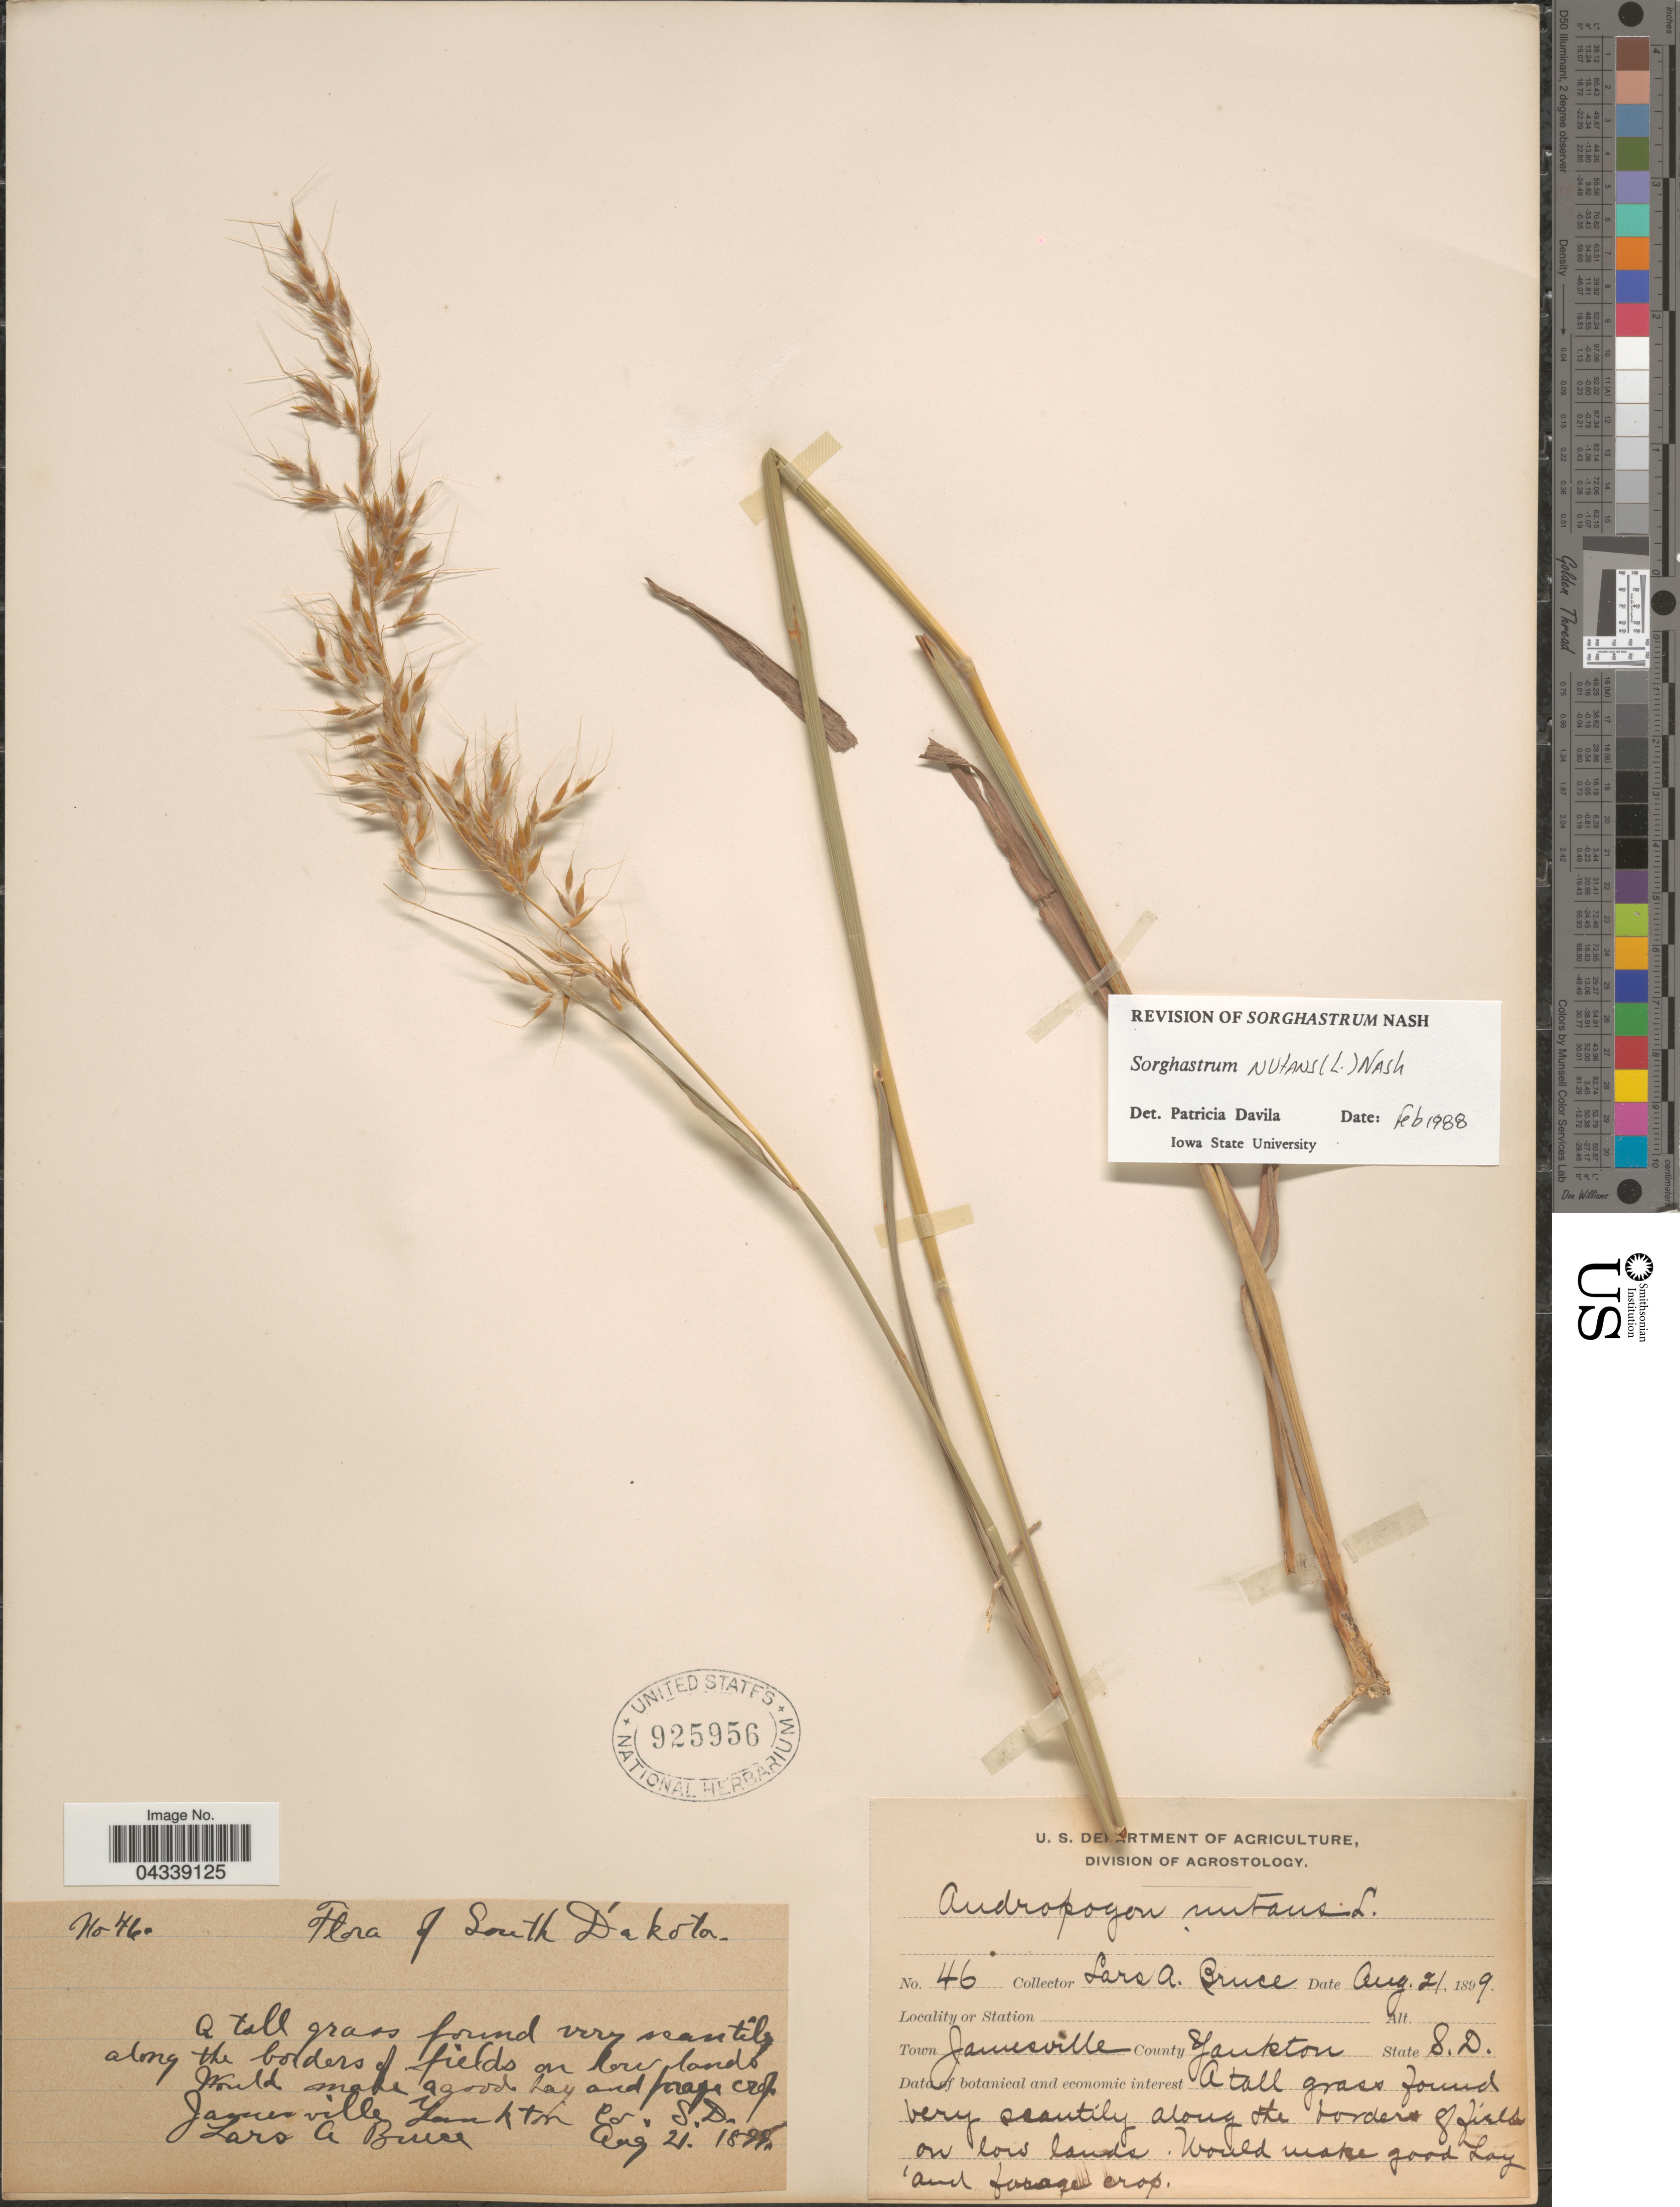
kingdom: Plantae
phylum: Tracheophyta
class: Liliopsida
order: Poales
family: Poaceae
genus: Sorghastrum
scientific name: Sorghastrum nutans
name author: (L.) Nash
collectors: L. Bruce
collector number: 46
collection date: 1899-08-21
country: United States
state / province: South Dakota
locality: Town Jamesville. County Yankton.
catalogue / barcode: US 925956